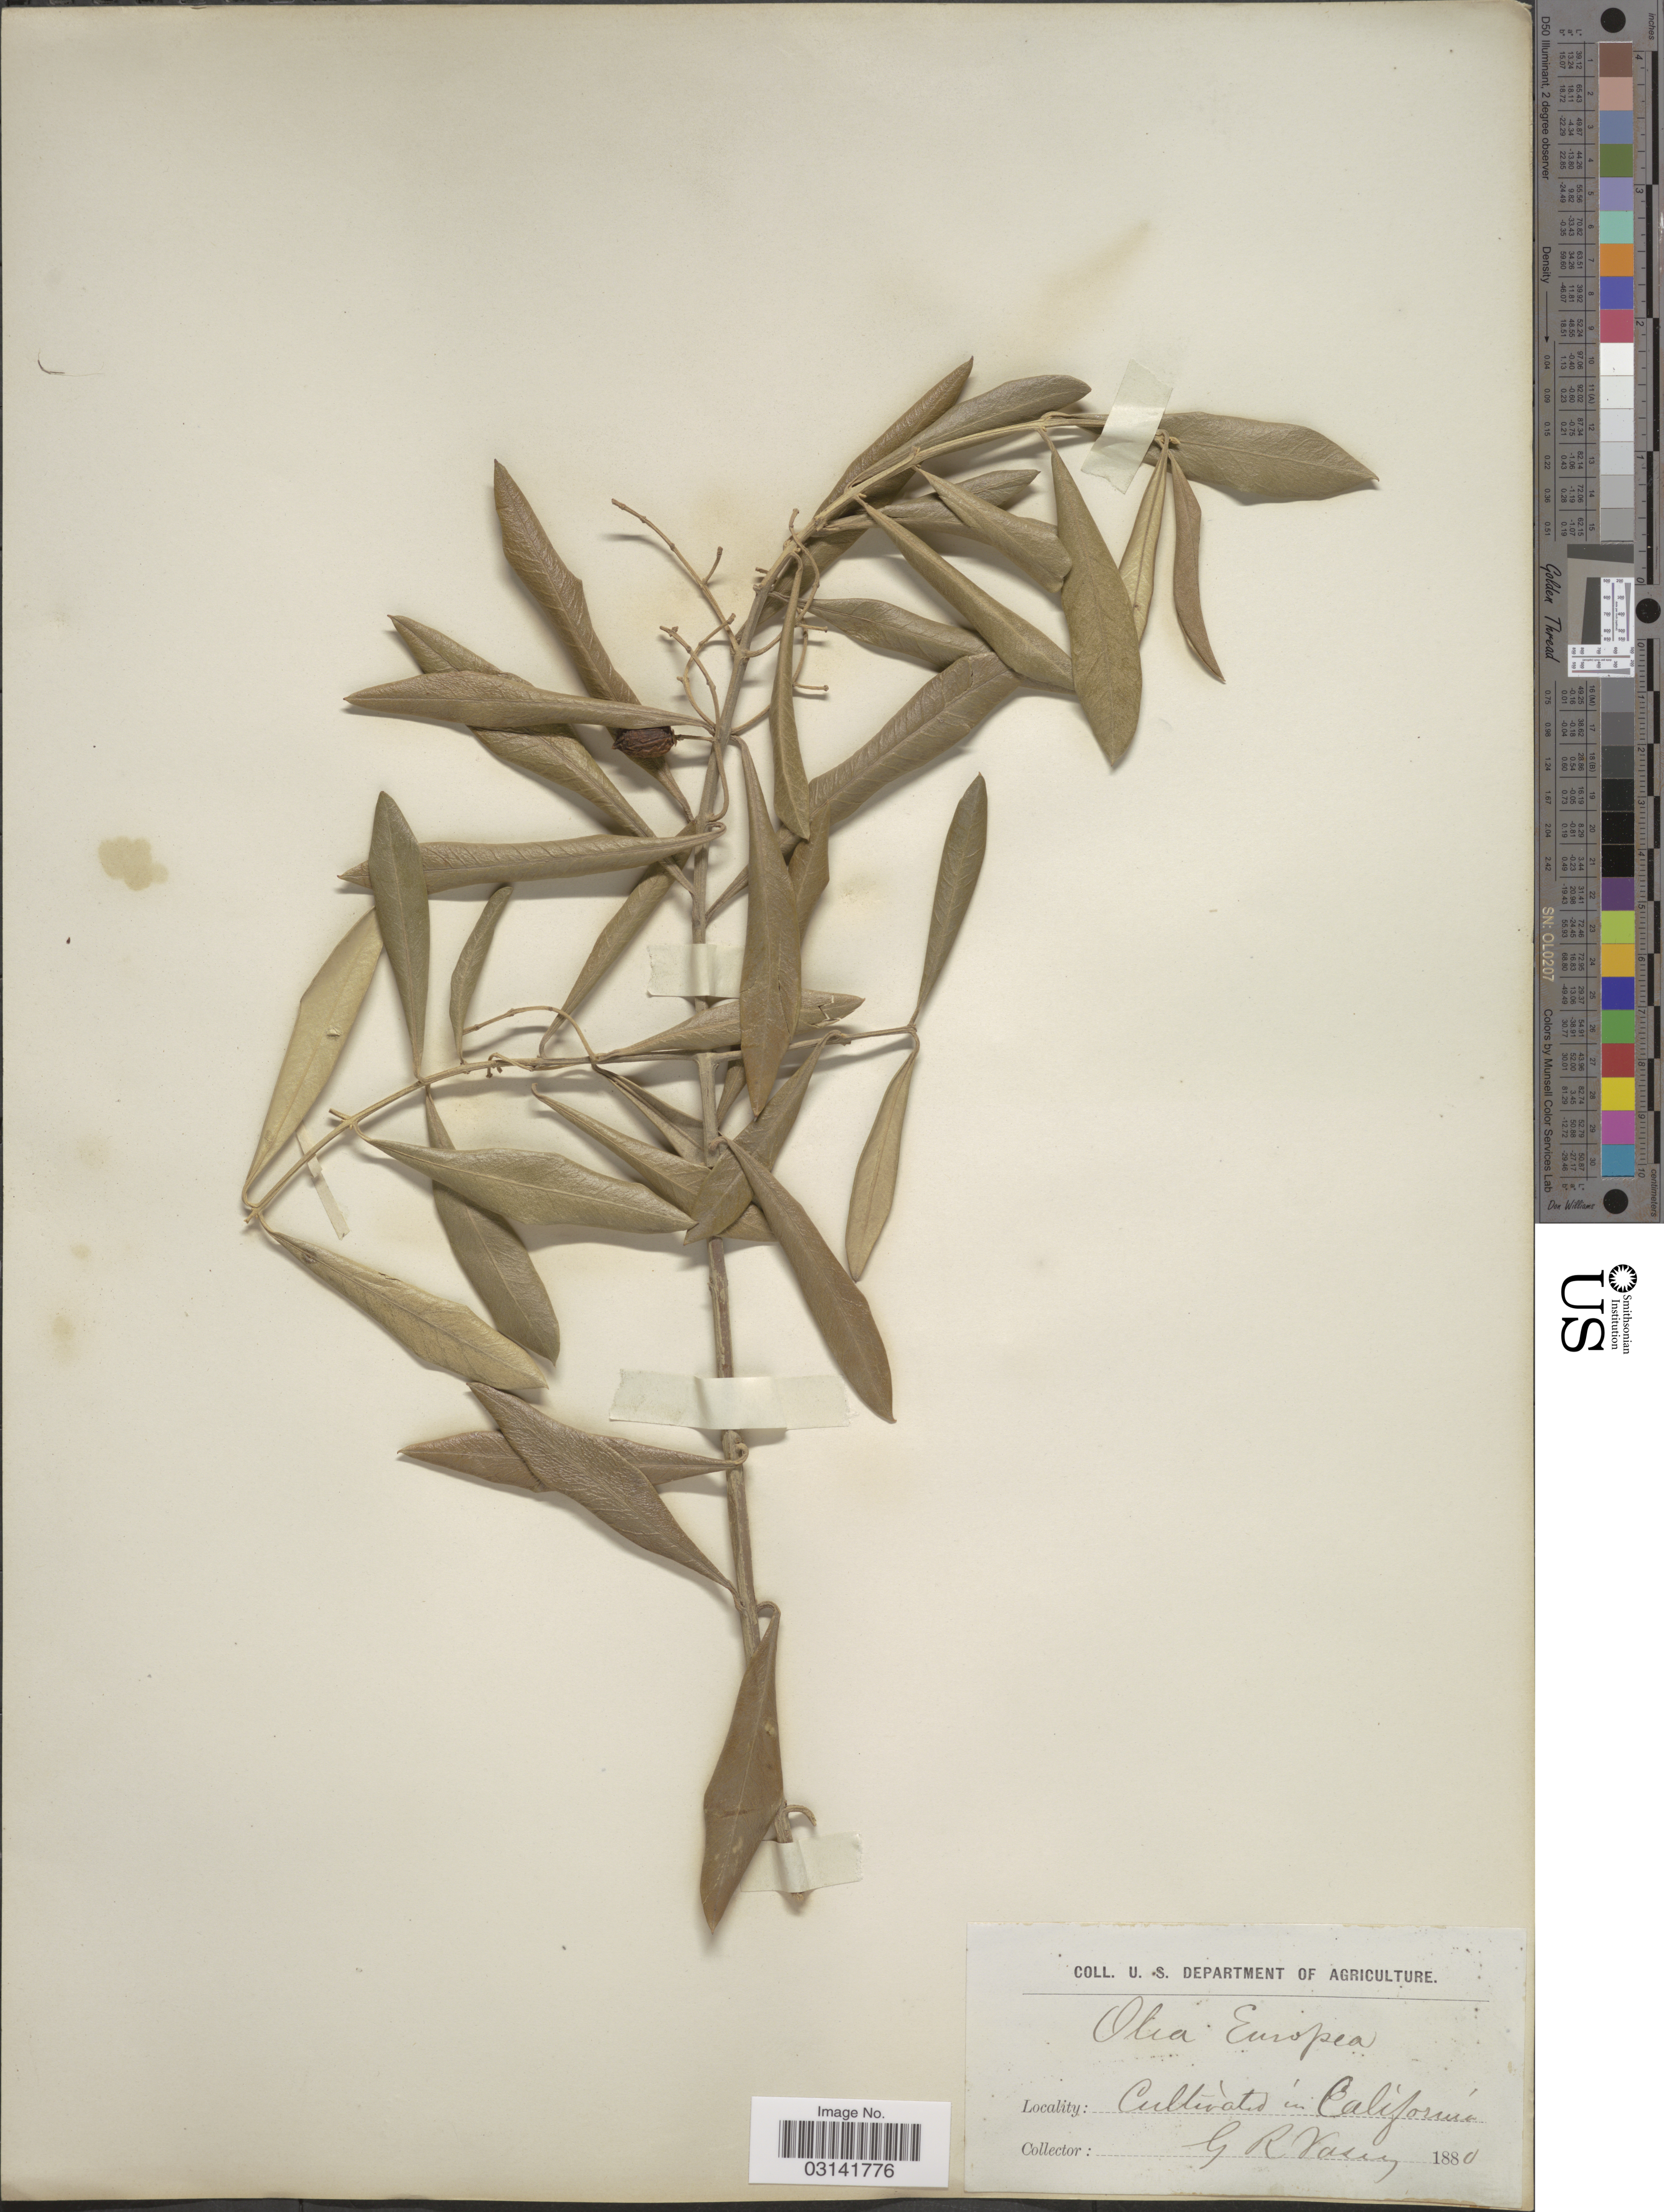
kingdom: Plantae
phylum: Tracheophyta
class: Magnoliopsida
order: Lamiales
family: Oleaceae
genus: Olea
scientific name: Olea europaea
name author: L.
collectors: G. R. Vasey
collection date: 1880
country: United States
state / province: California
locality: In California.